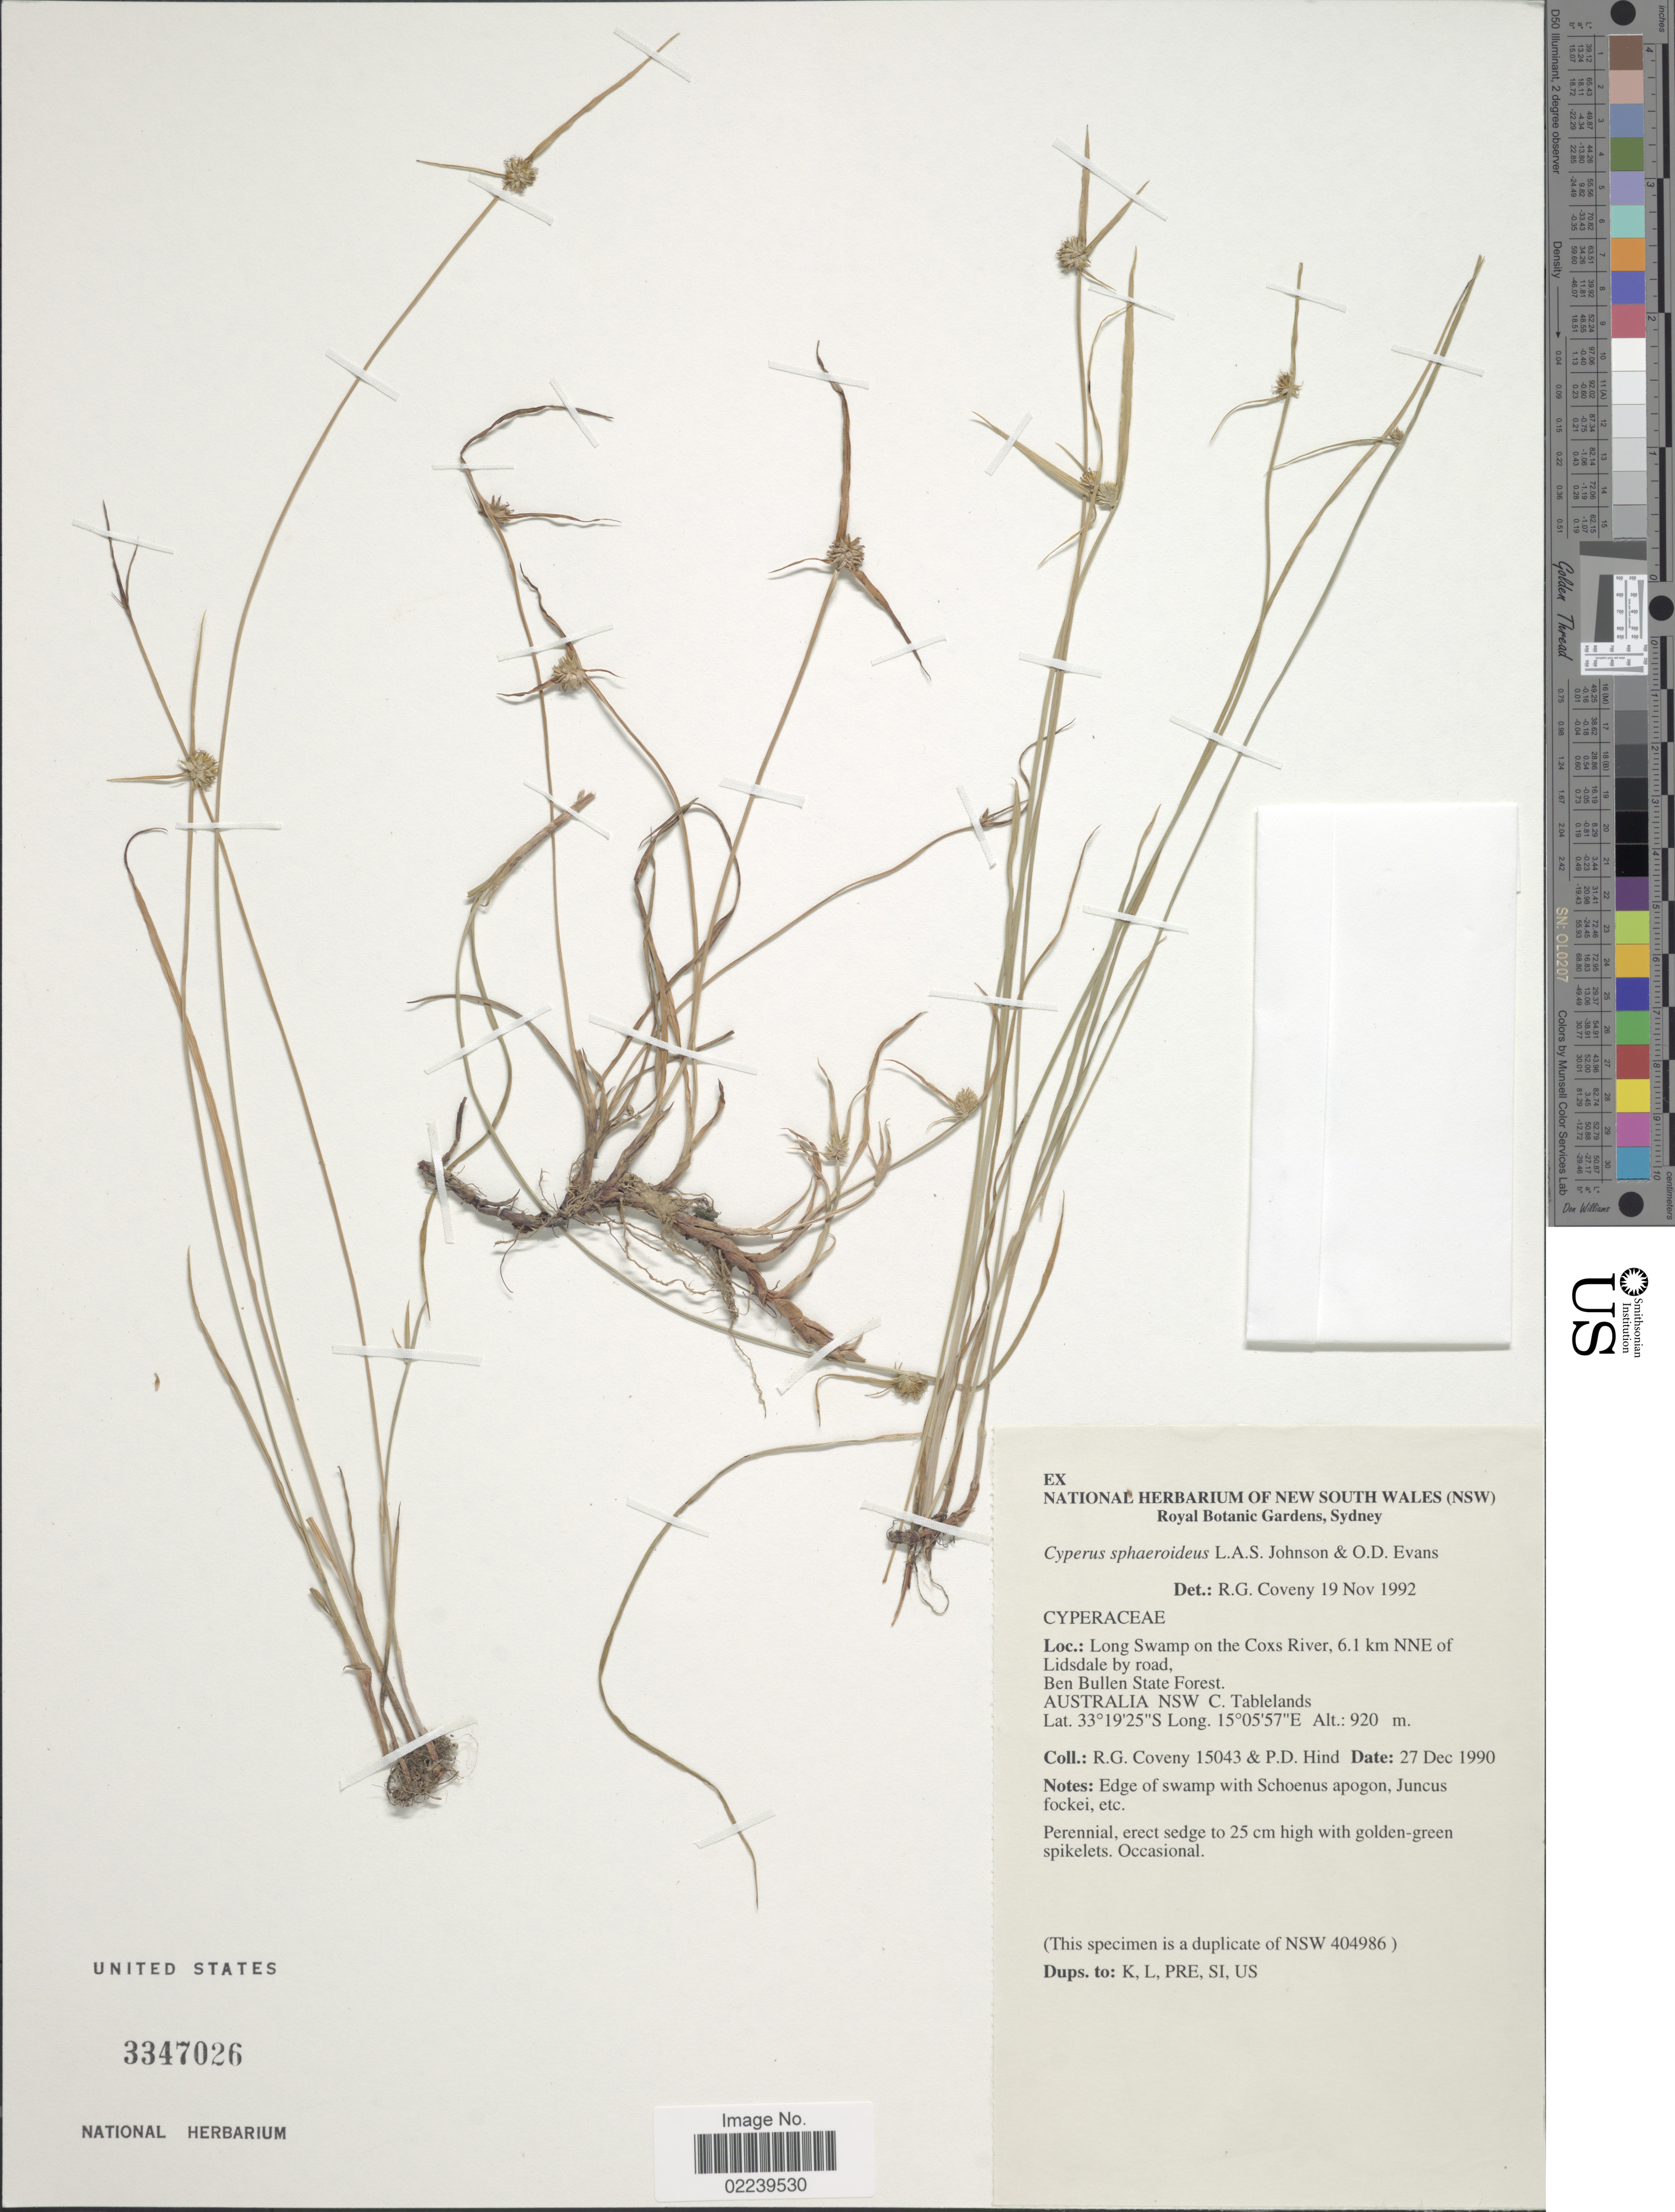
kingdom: Plantae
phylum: Tracheophyta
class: Liliopsida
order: Poales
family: Cyperaceae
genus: Cyperus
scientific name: Cyperus sphaeroideus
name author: L.A.S. Johnson & O.D. Evans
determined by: Coveny, R. G.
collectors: R. Coveny & P. Hind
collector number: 15043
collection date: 1990-12-27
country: Australia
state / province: New South Wales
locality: Long Swamp on the Coxs River, 6.1 km NNE of Lidsdale by road. Ben Bullen State Forest. C. Tablehands. NSW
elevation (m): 920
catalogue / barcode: US 3347026